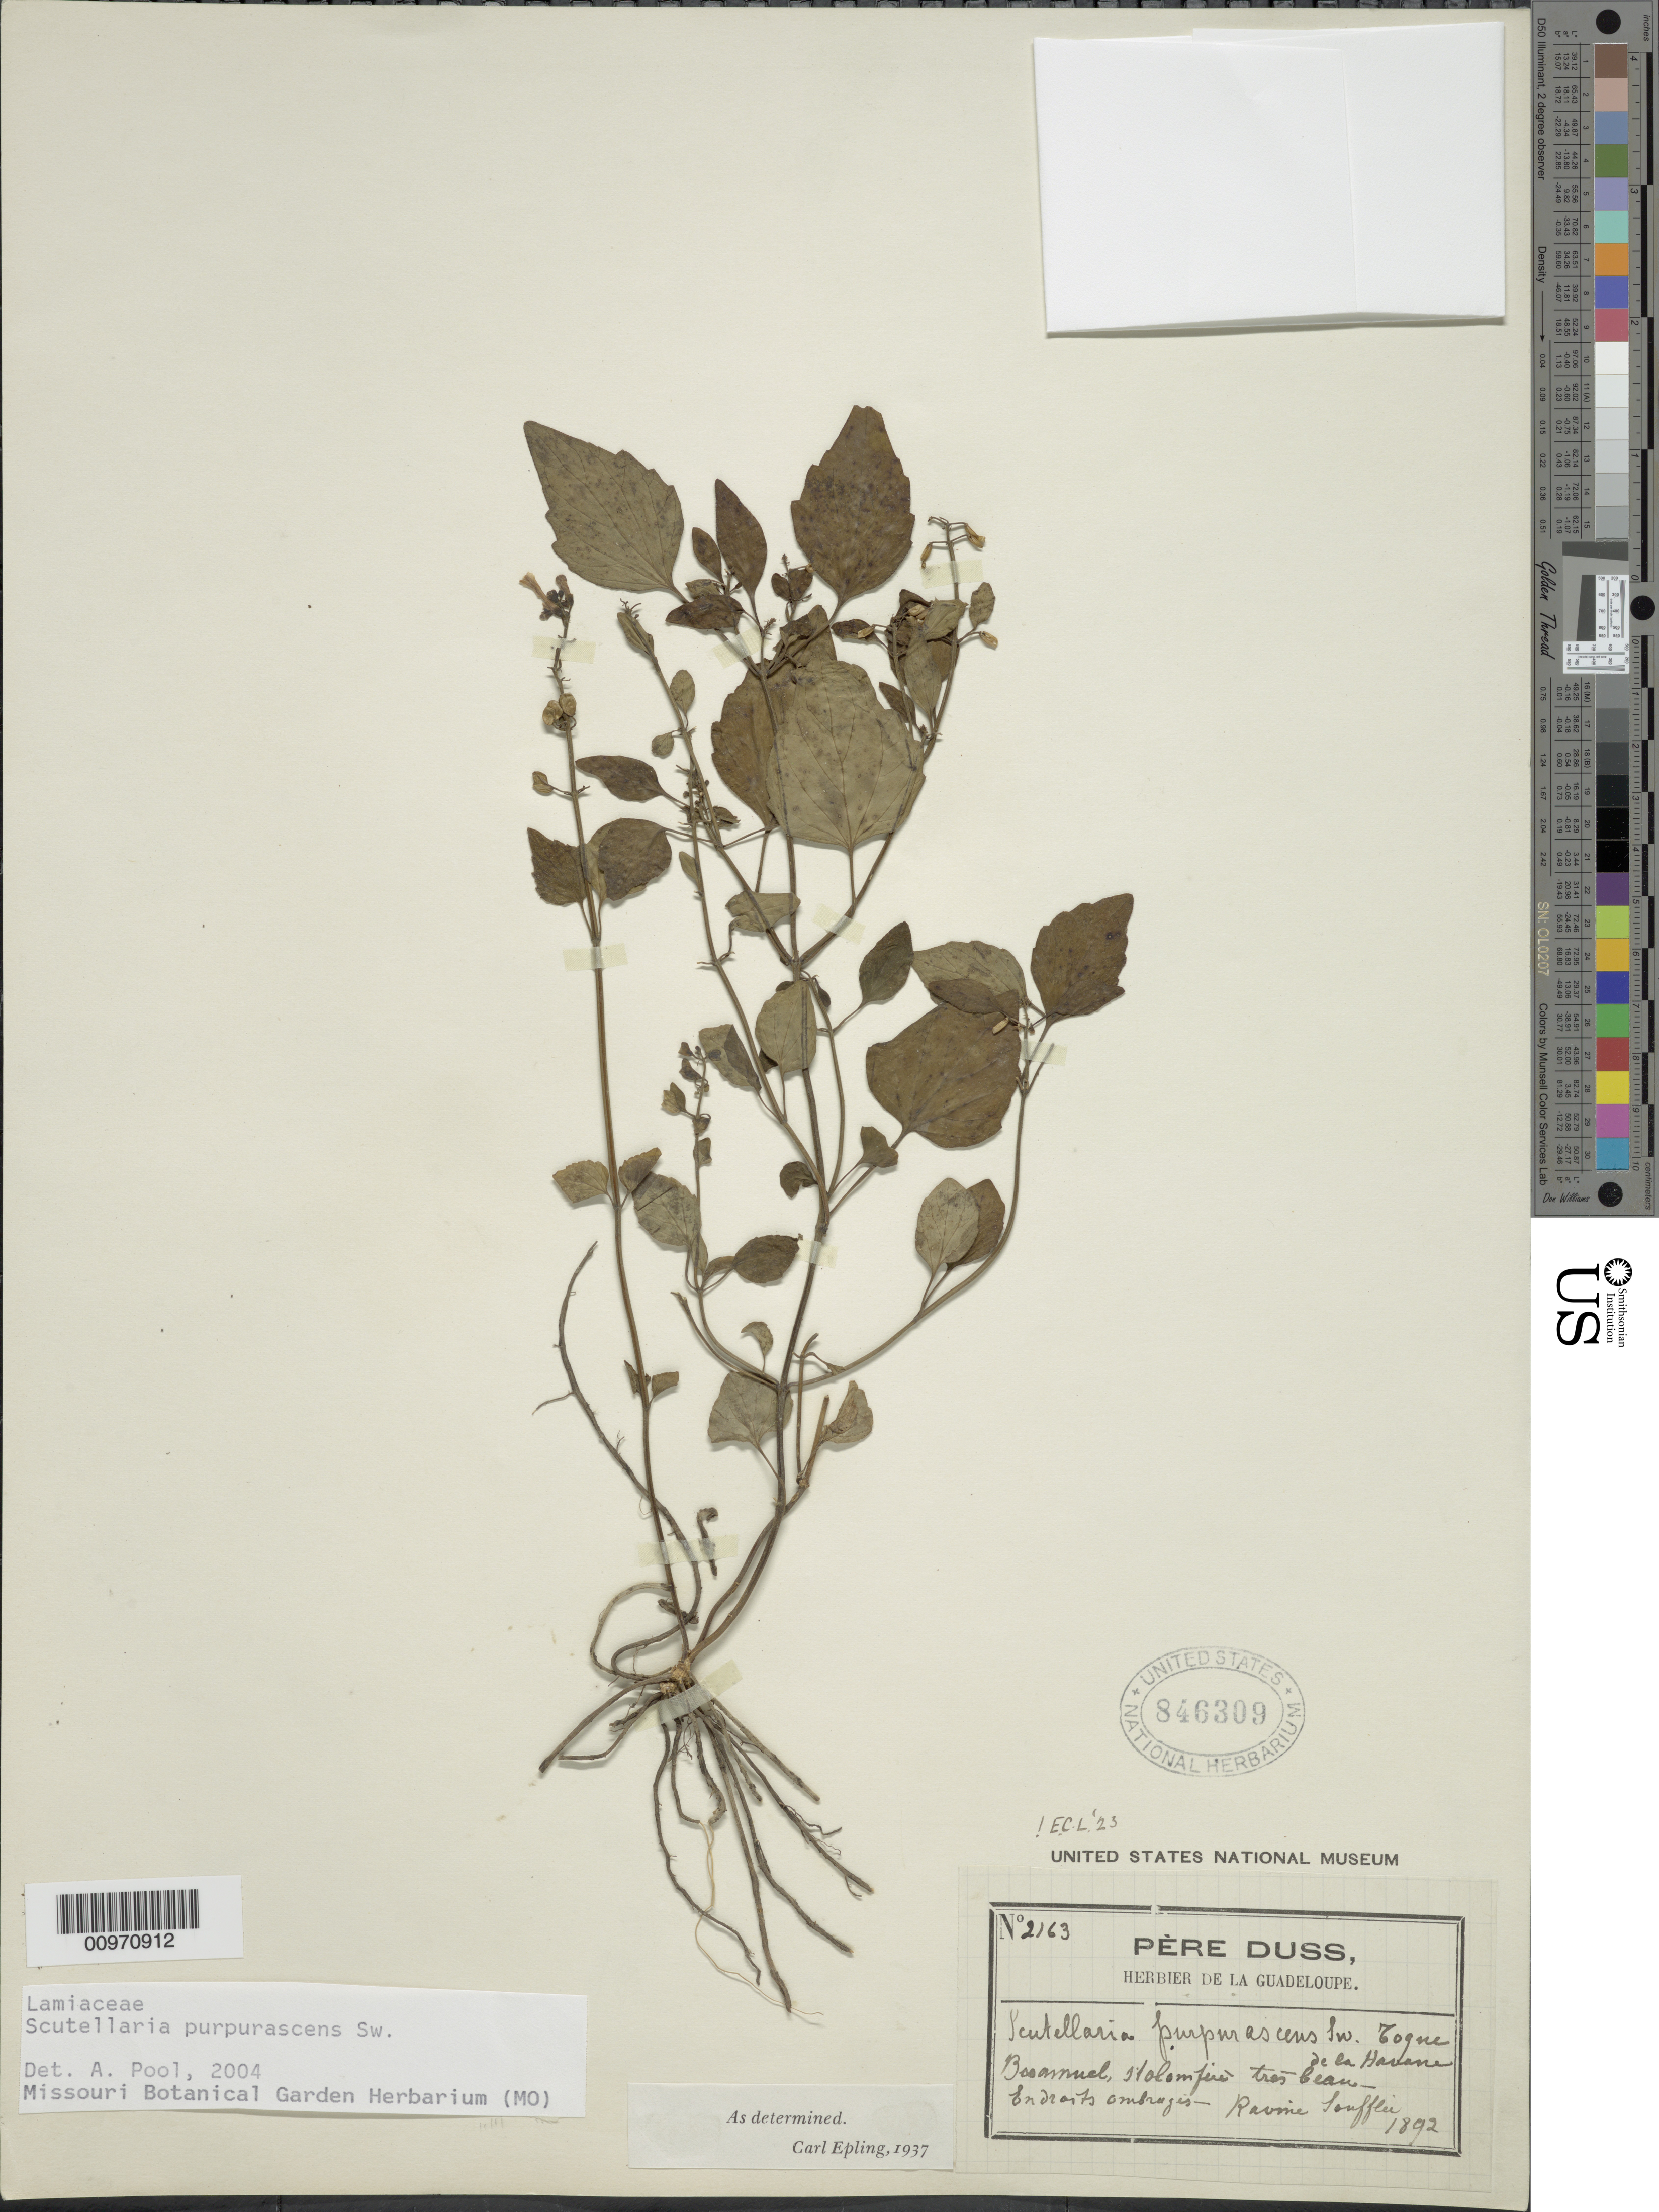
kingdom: Plantae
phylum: Tracheophyta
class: Magnoliopsida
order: Lamiales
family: Lamiaceae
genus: Scutellaria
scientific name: Scutellaria purpurascens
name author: Sw.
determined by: Pool, A., (MO), Missouri Botanical Garden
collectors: Père Duss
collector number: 2163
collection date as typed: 1892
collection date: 1892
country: Guadeloupe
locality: Ravine Toufflei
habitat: Endroits ombragés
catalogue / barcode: US 846309